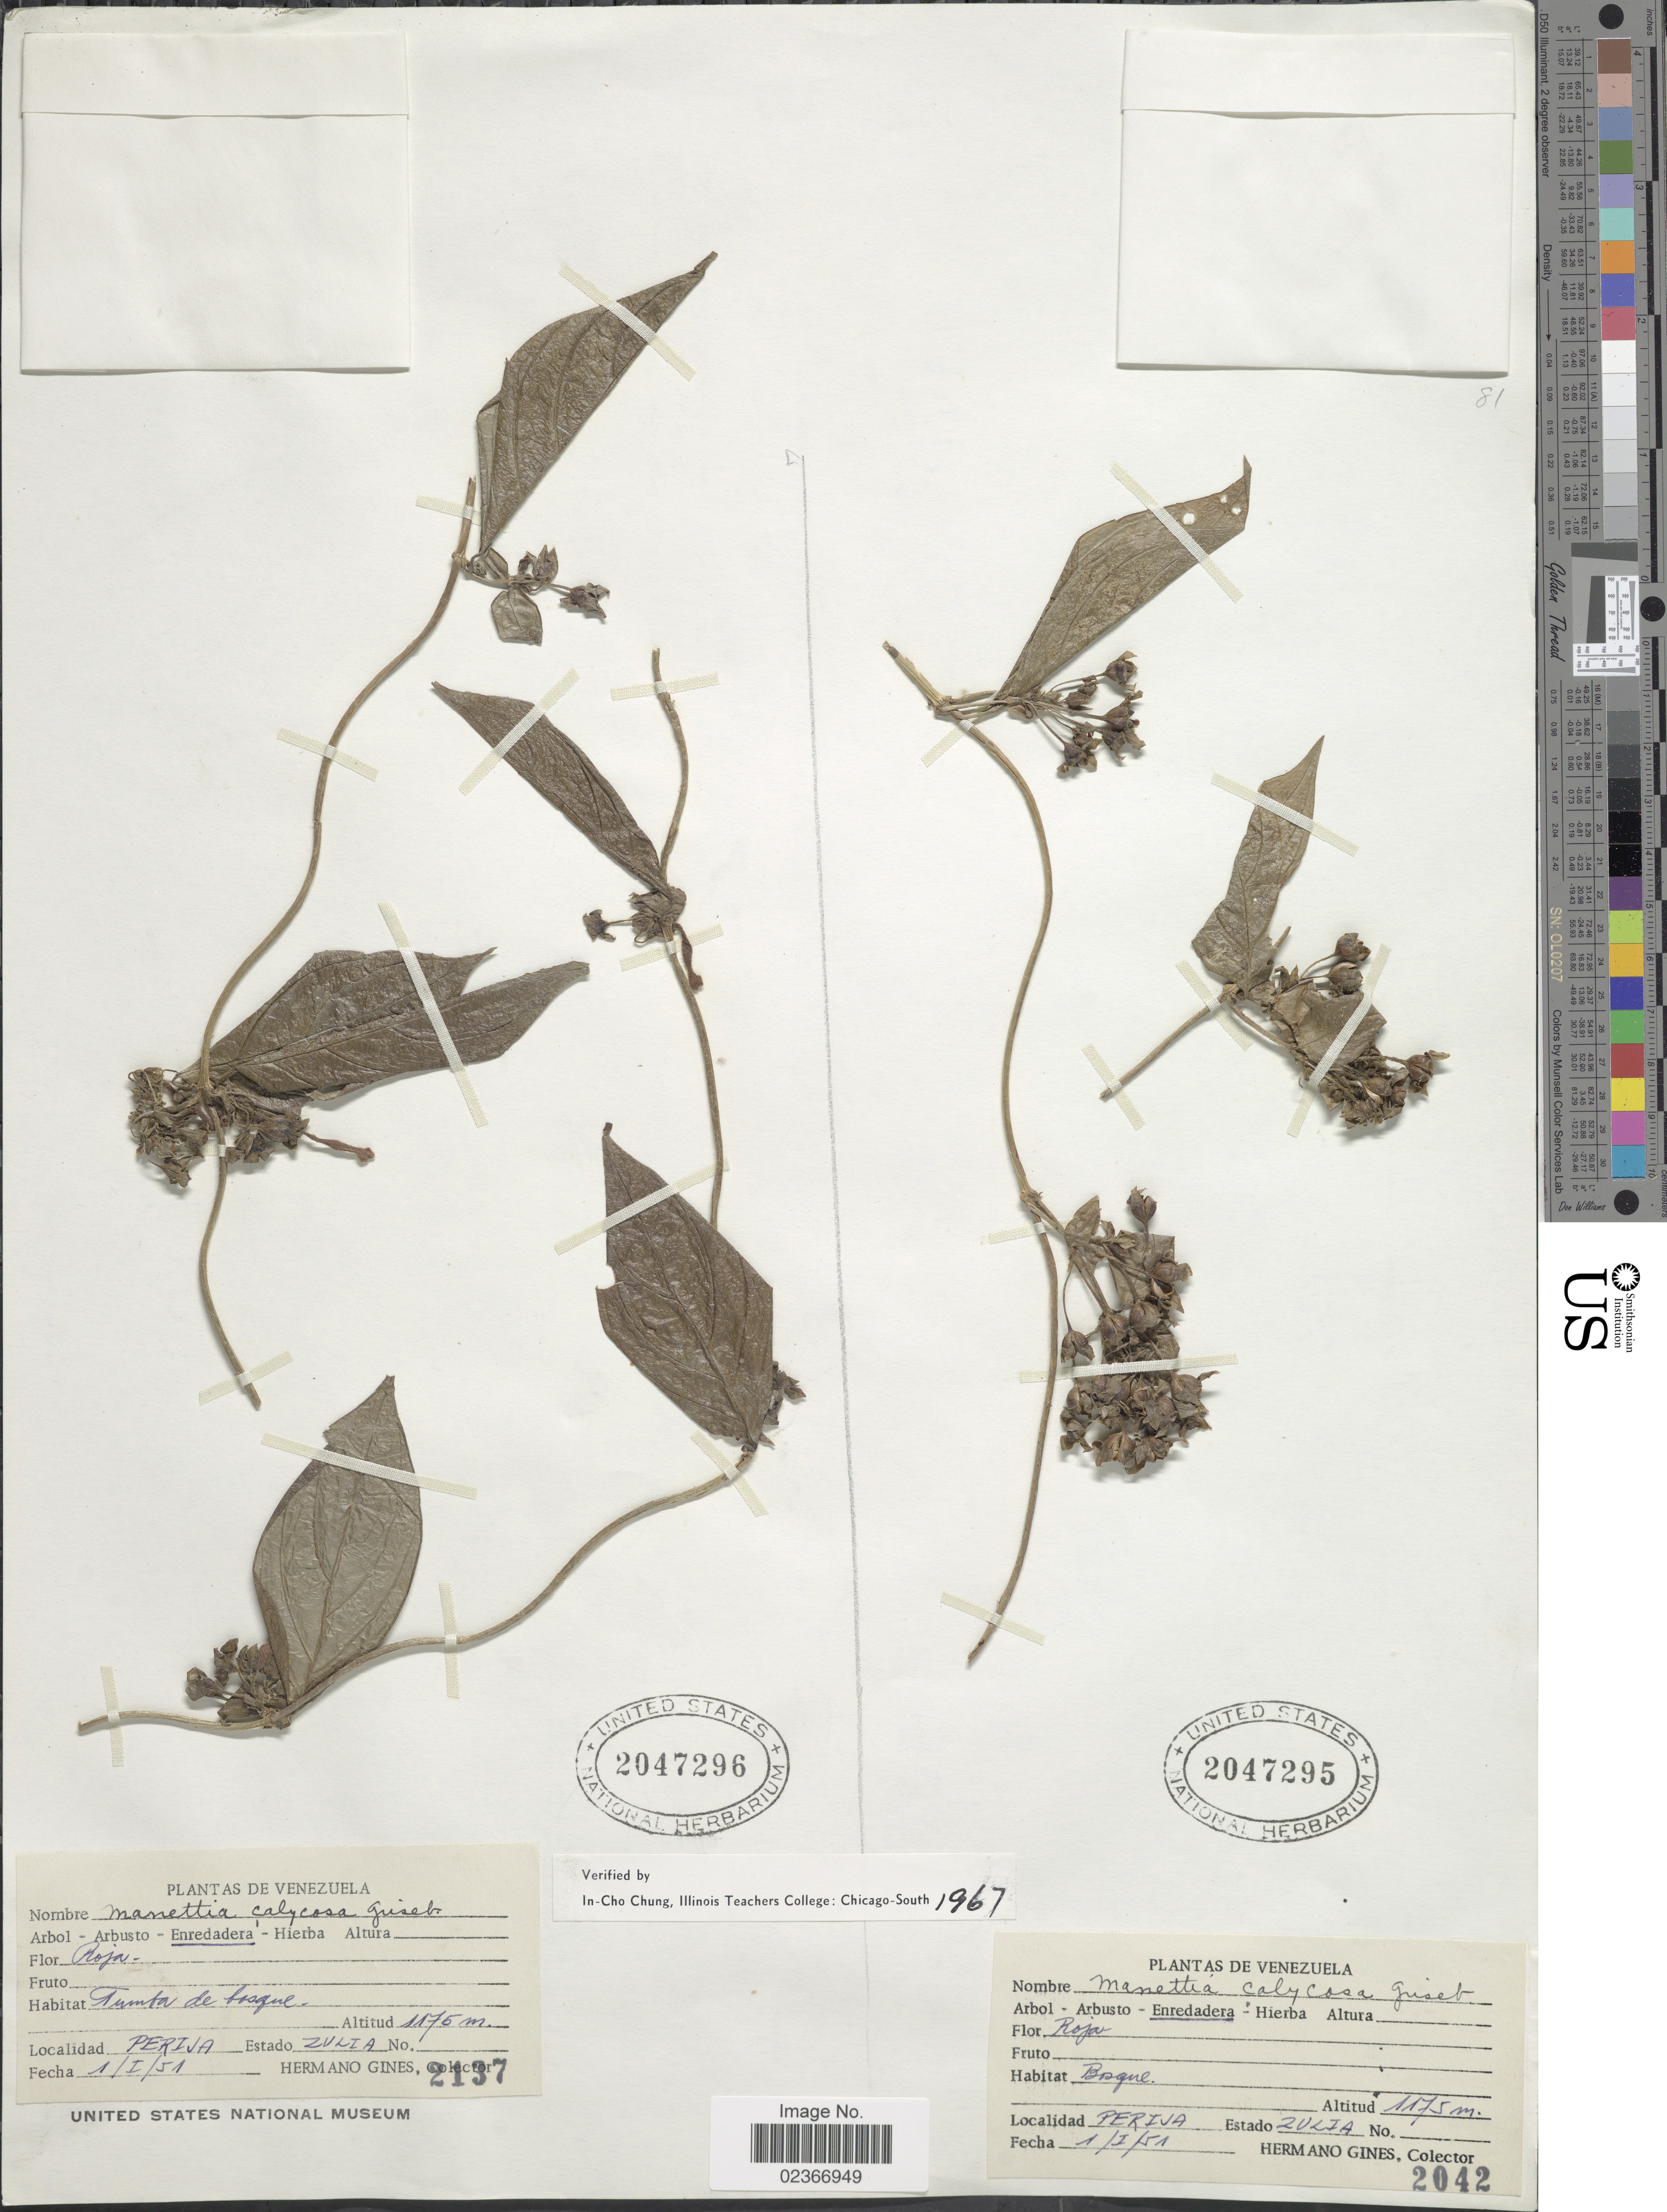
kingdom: Plantae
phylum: Tracheophyta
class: Magnoliopsida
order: Gentianales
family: Rubiaceae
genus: Manettia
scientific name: Manettia calycosa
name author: Griseb.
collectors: Bro. Gines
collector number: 2042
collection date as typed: Transcribed d/m/y: 1/1/51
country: Venezuela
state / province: Zulia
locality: Perija, Estado Zulia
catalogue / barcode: US 2047295-2